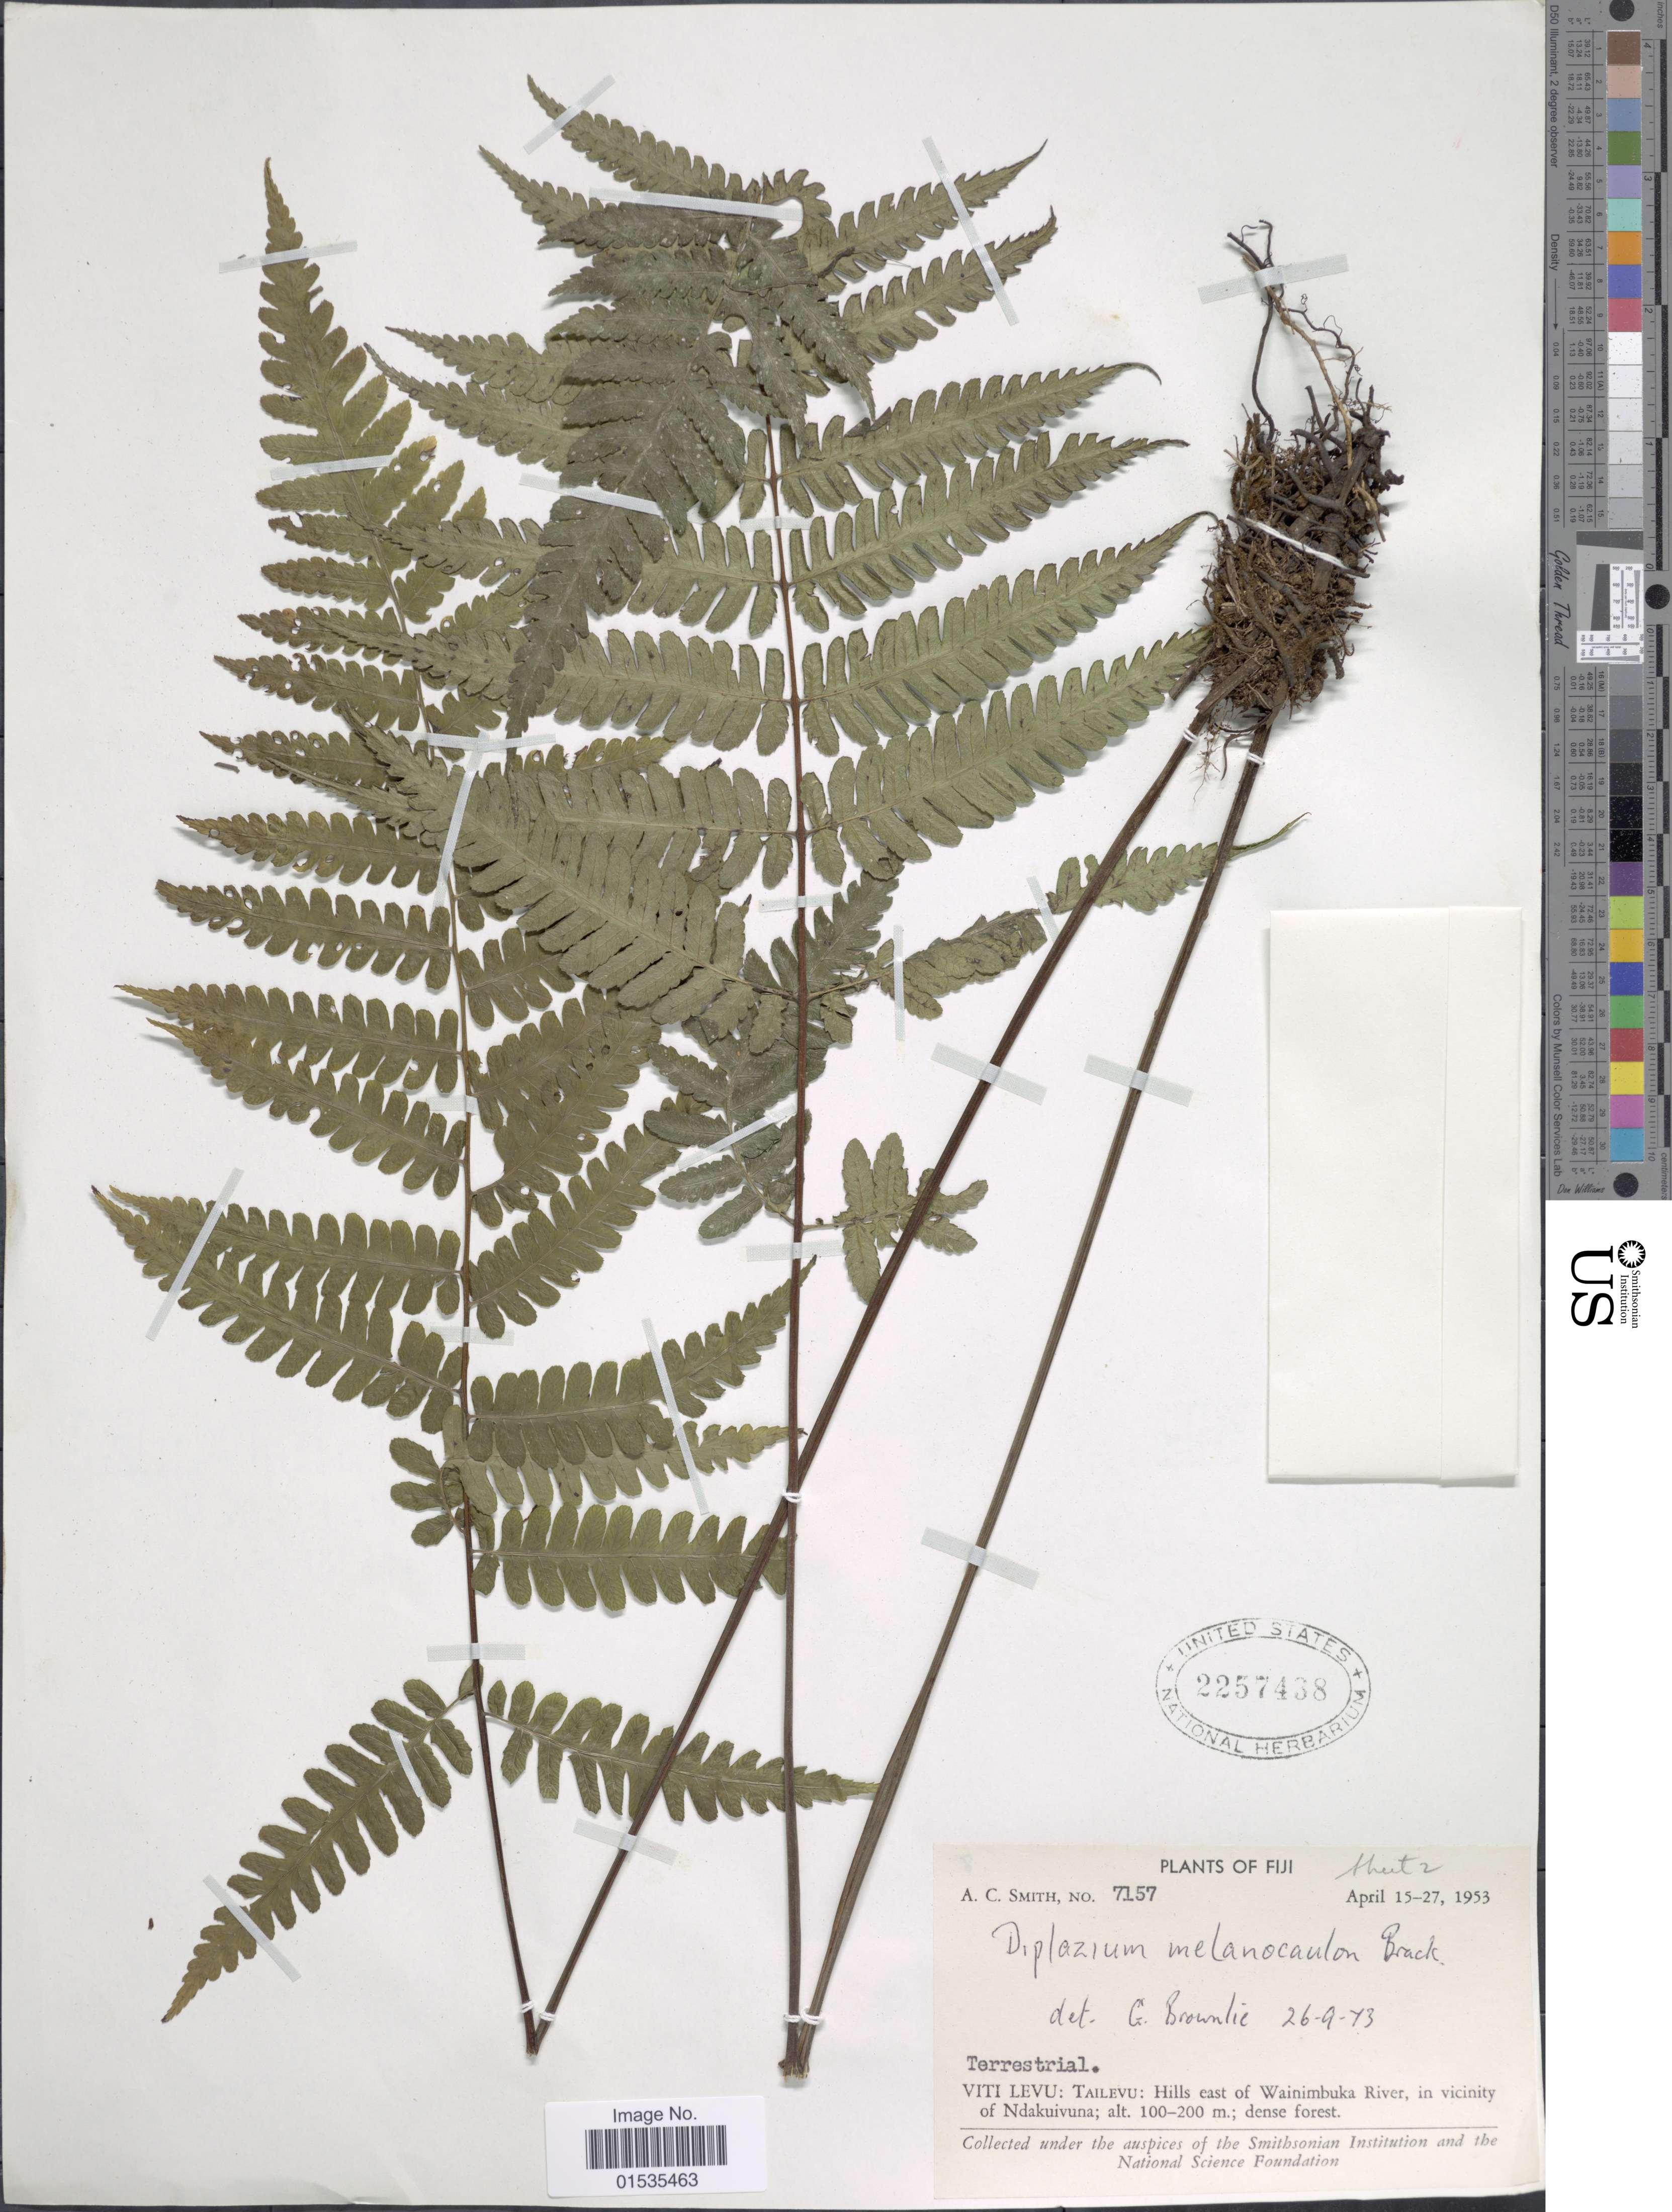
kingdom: Plantae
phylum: Tracheophyta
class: Polypodiopsida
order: Polypodiales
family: Athyriaceae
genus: Diplazium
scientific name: Diplazium melanocaulon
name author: Brack. in Wilkes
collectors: A. C. Smith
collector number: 7157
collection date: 1953-04-15/1953-04-27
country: Fiji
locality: Viti Levu: Tailevu: Hills east of Wainimbuka River,in vicinity of Ndakuivuna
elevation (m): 100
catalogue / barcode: US 2257438